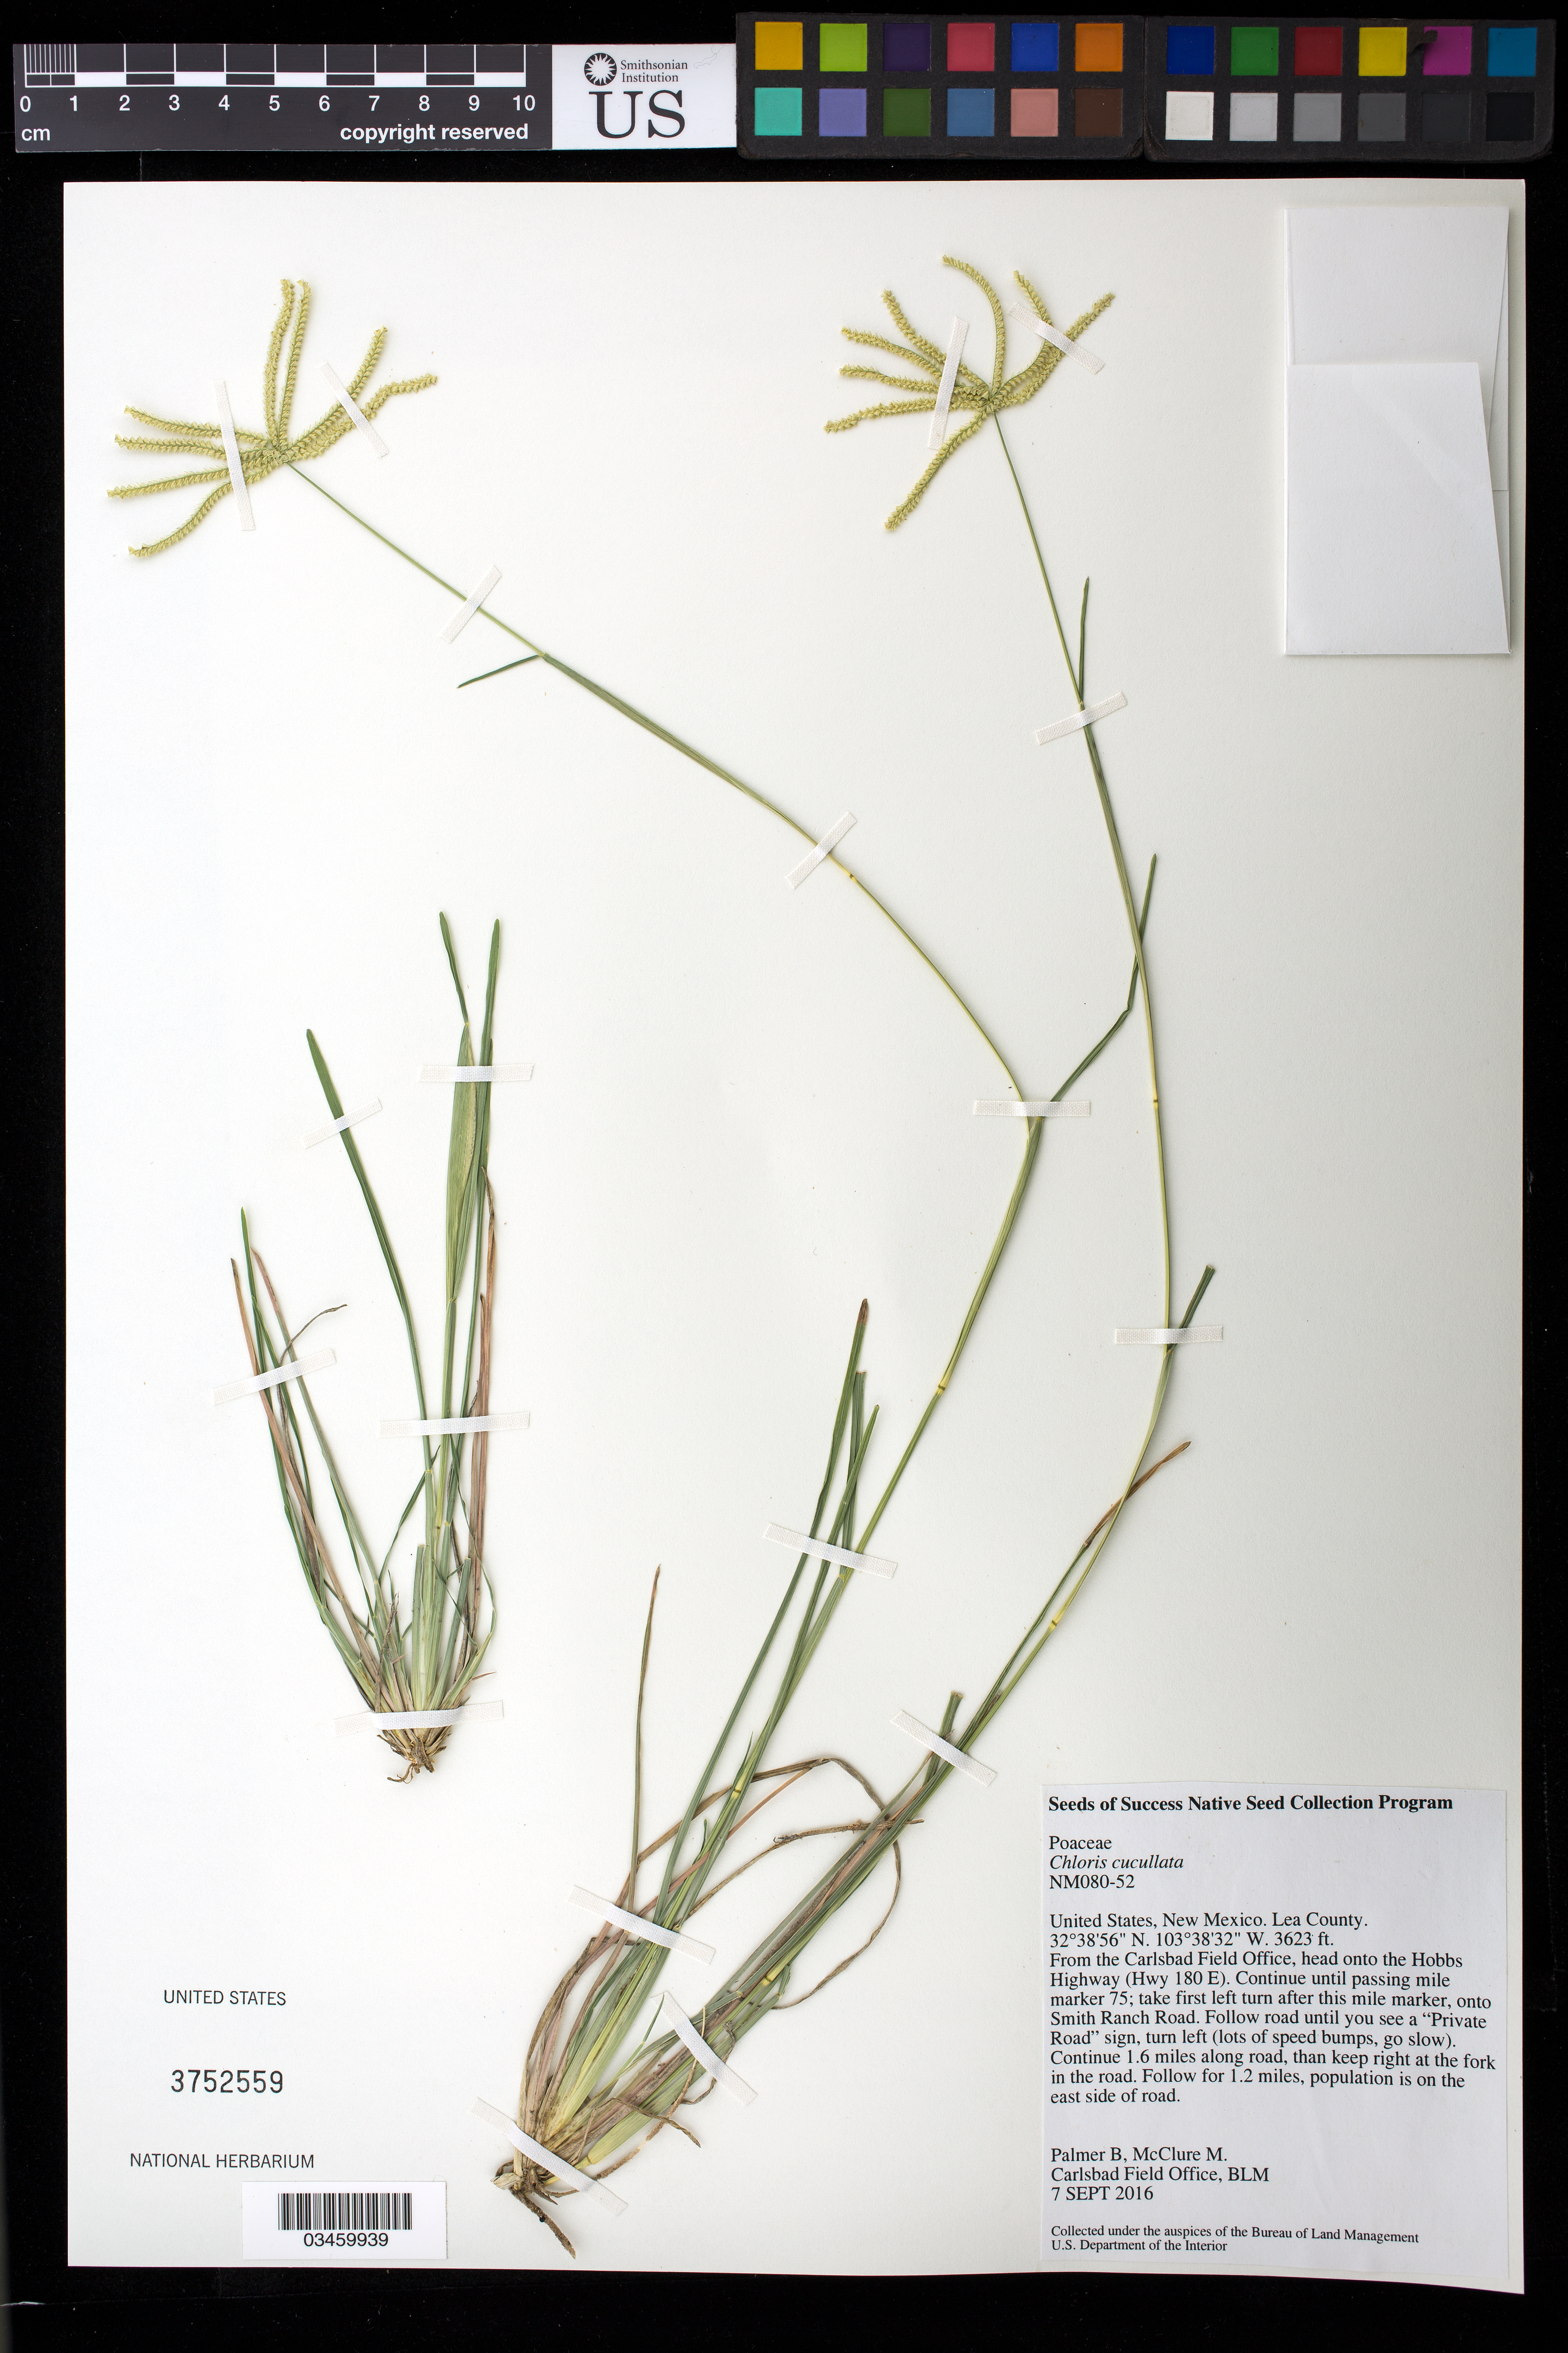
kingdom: Plantae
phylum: Tracheophyta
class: Liliopsida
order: Poales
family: Poaceae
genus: Chloris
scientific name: Chloris cucullata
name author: Bischoff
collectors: B. Palmer & M. McClure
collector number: NM080-52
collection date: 2016-09-07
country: United States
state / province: New Mexico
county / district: Lea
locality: Smith Ranch Road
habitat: R042XC003NM - Loamy sand ecological site, Pyote and maljamar fine sands. Population found mainly off roadsides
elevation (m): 1104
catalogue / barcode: US 3752559